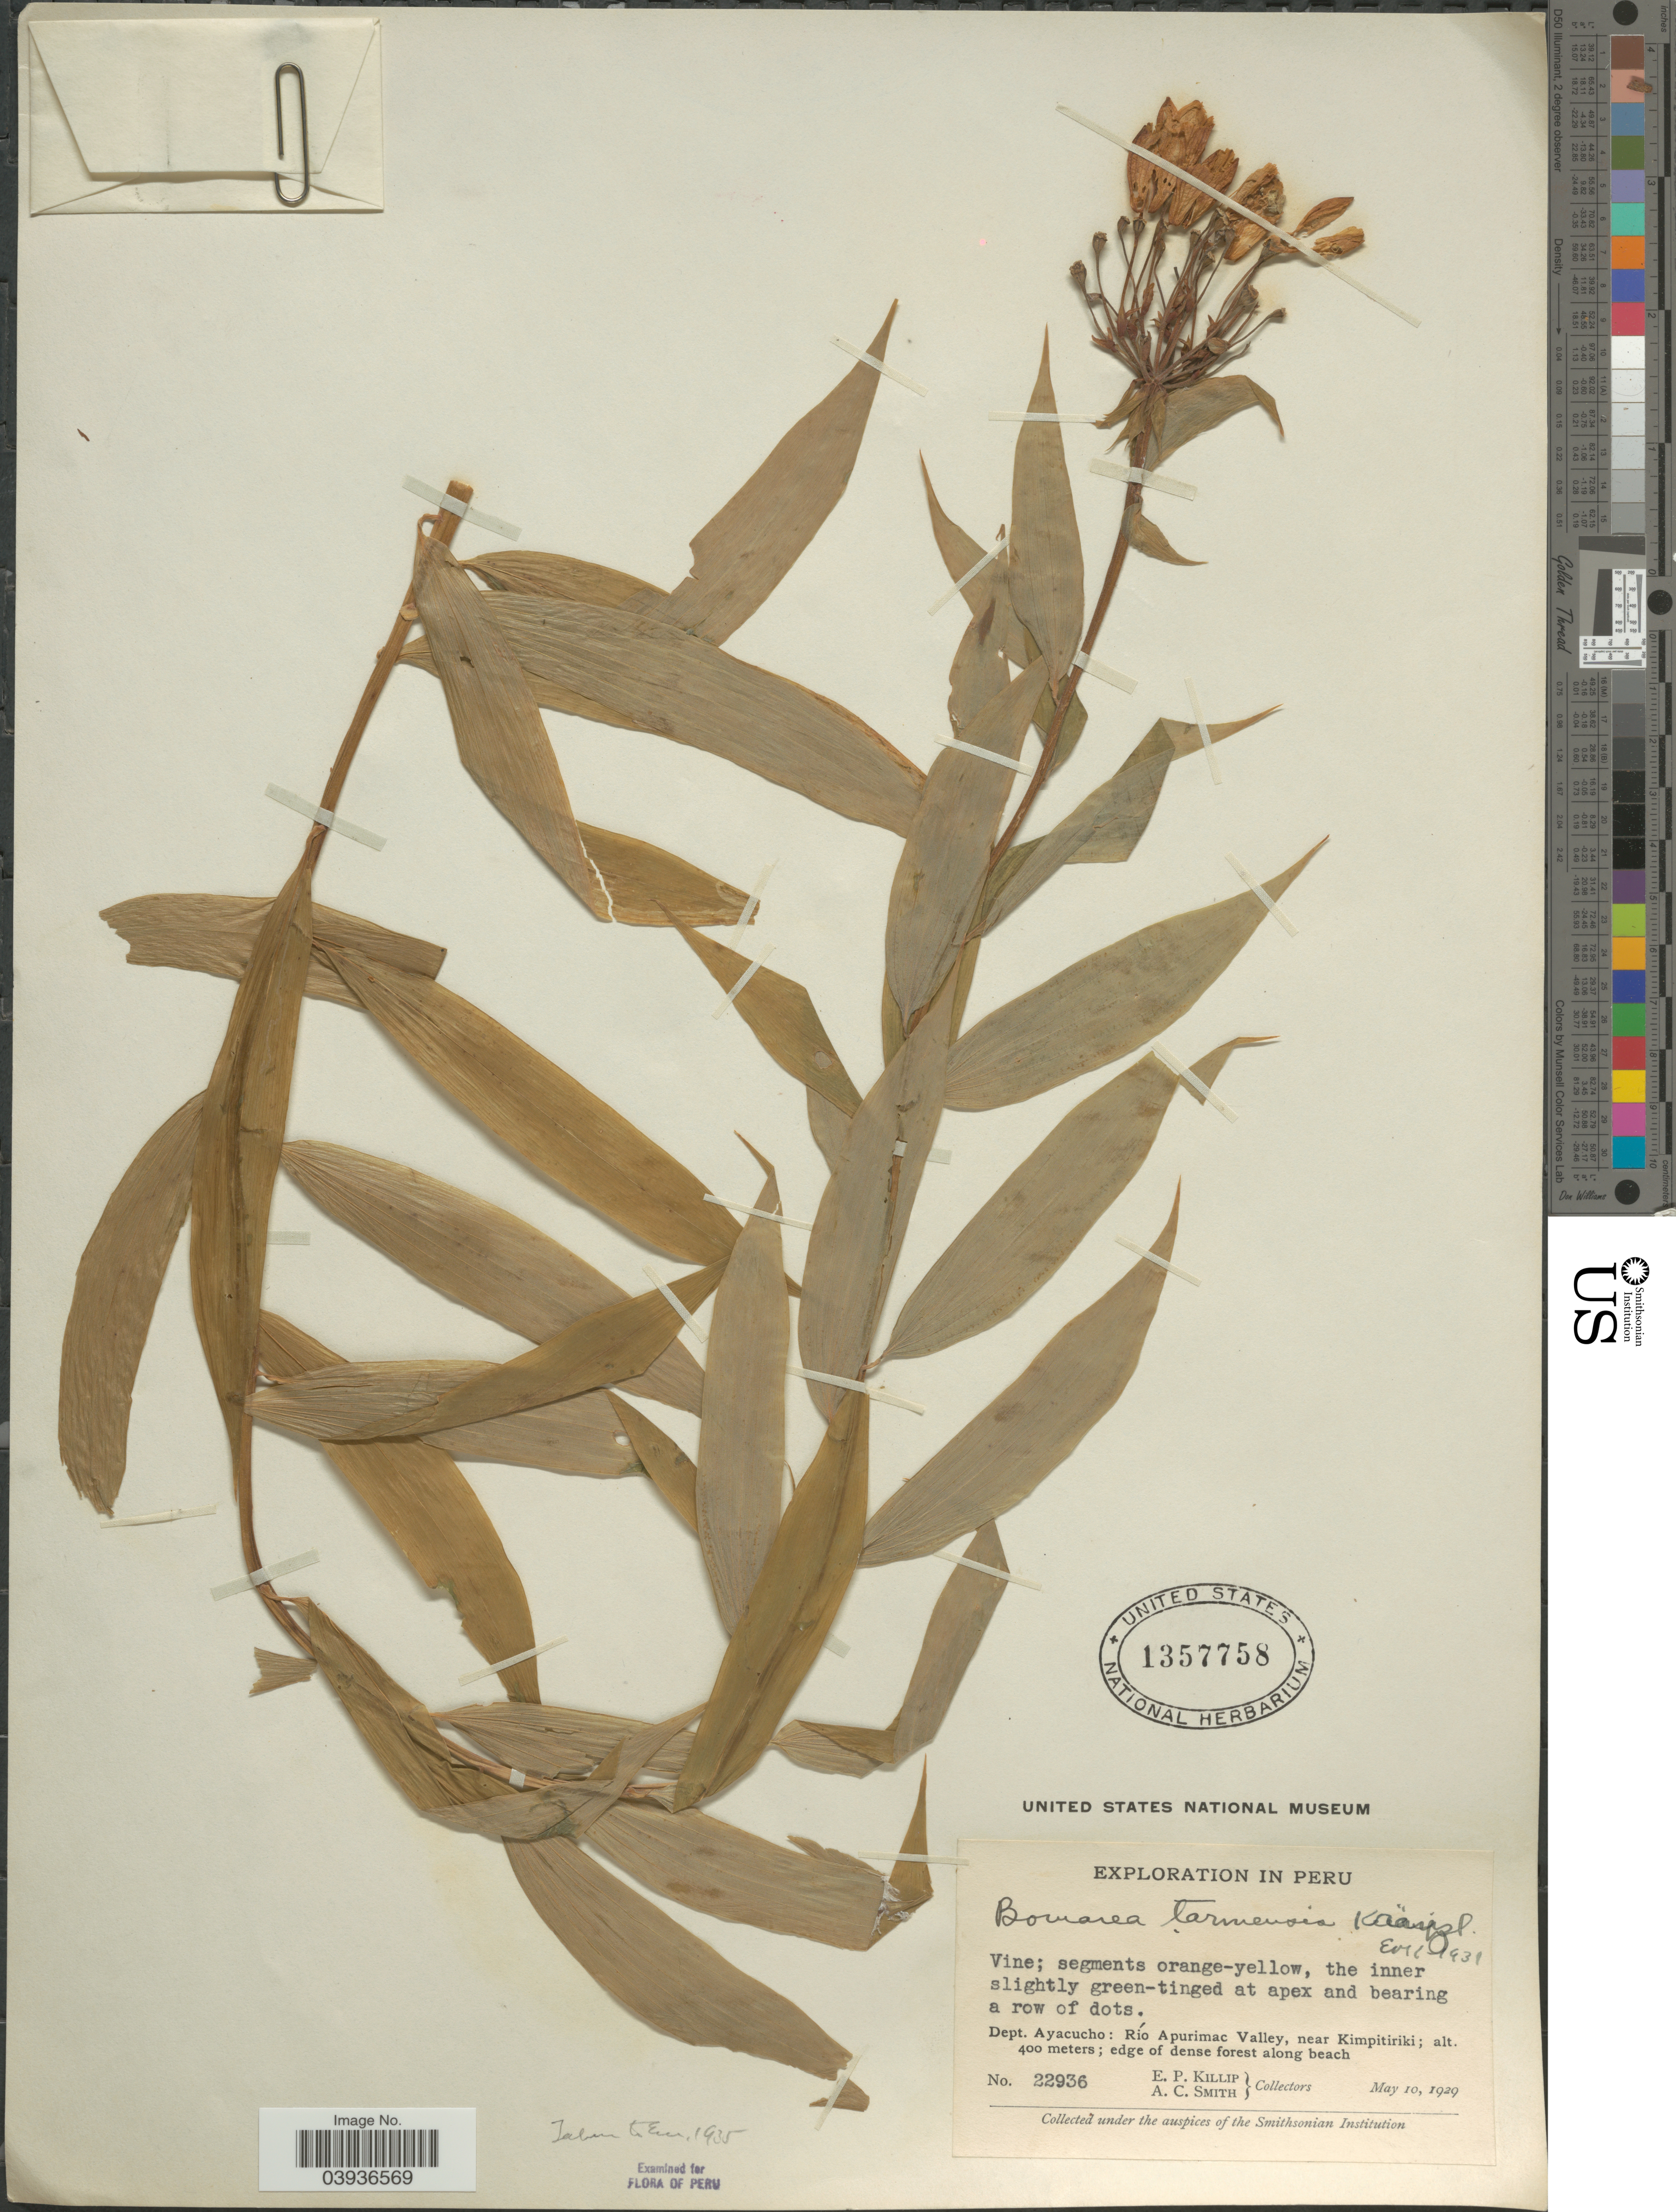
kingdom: Plantae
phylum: Tracheophyta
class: Liliopsida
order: Liliales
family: Alstroemeriaceae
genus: Bomarea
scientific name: Bomarea tarmensis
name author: Kraenzl.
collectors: E. P. Killip & A. C. Smith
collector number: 22936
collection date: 1929-05-10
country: Peru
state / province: Ayacucho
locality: Dept. Ayacucho: Río Apurimac Valley, near Kimpitiriki.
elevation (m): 400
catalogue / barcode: US 1357758